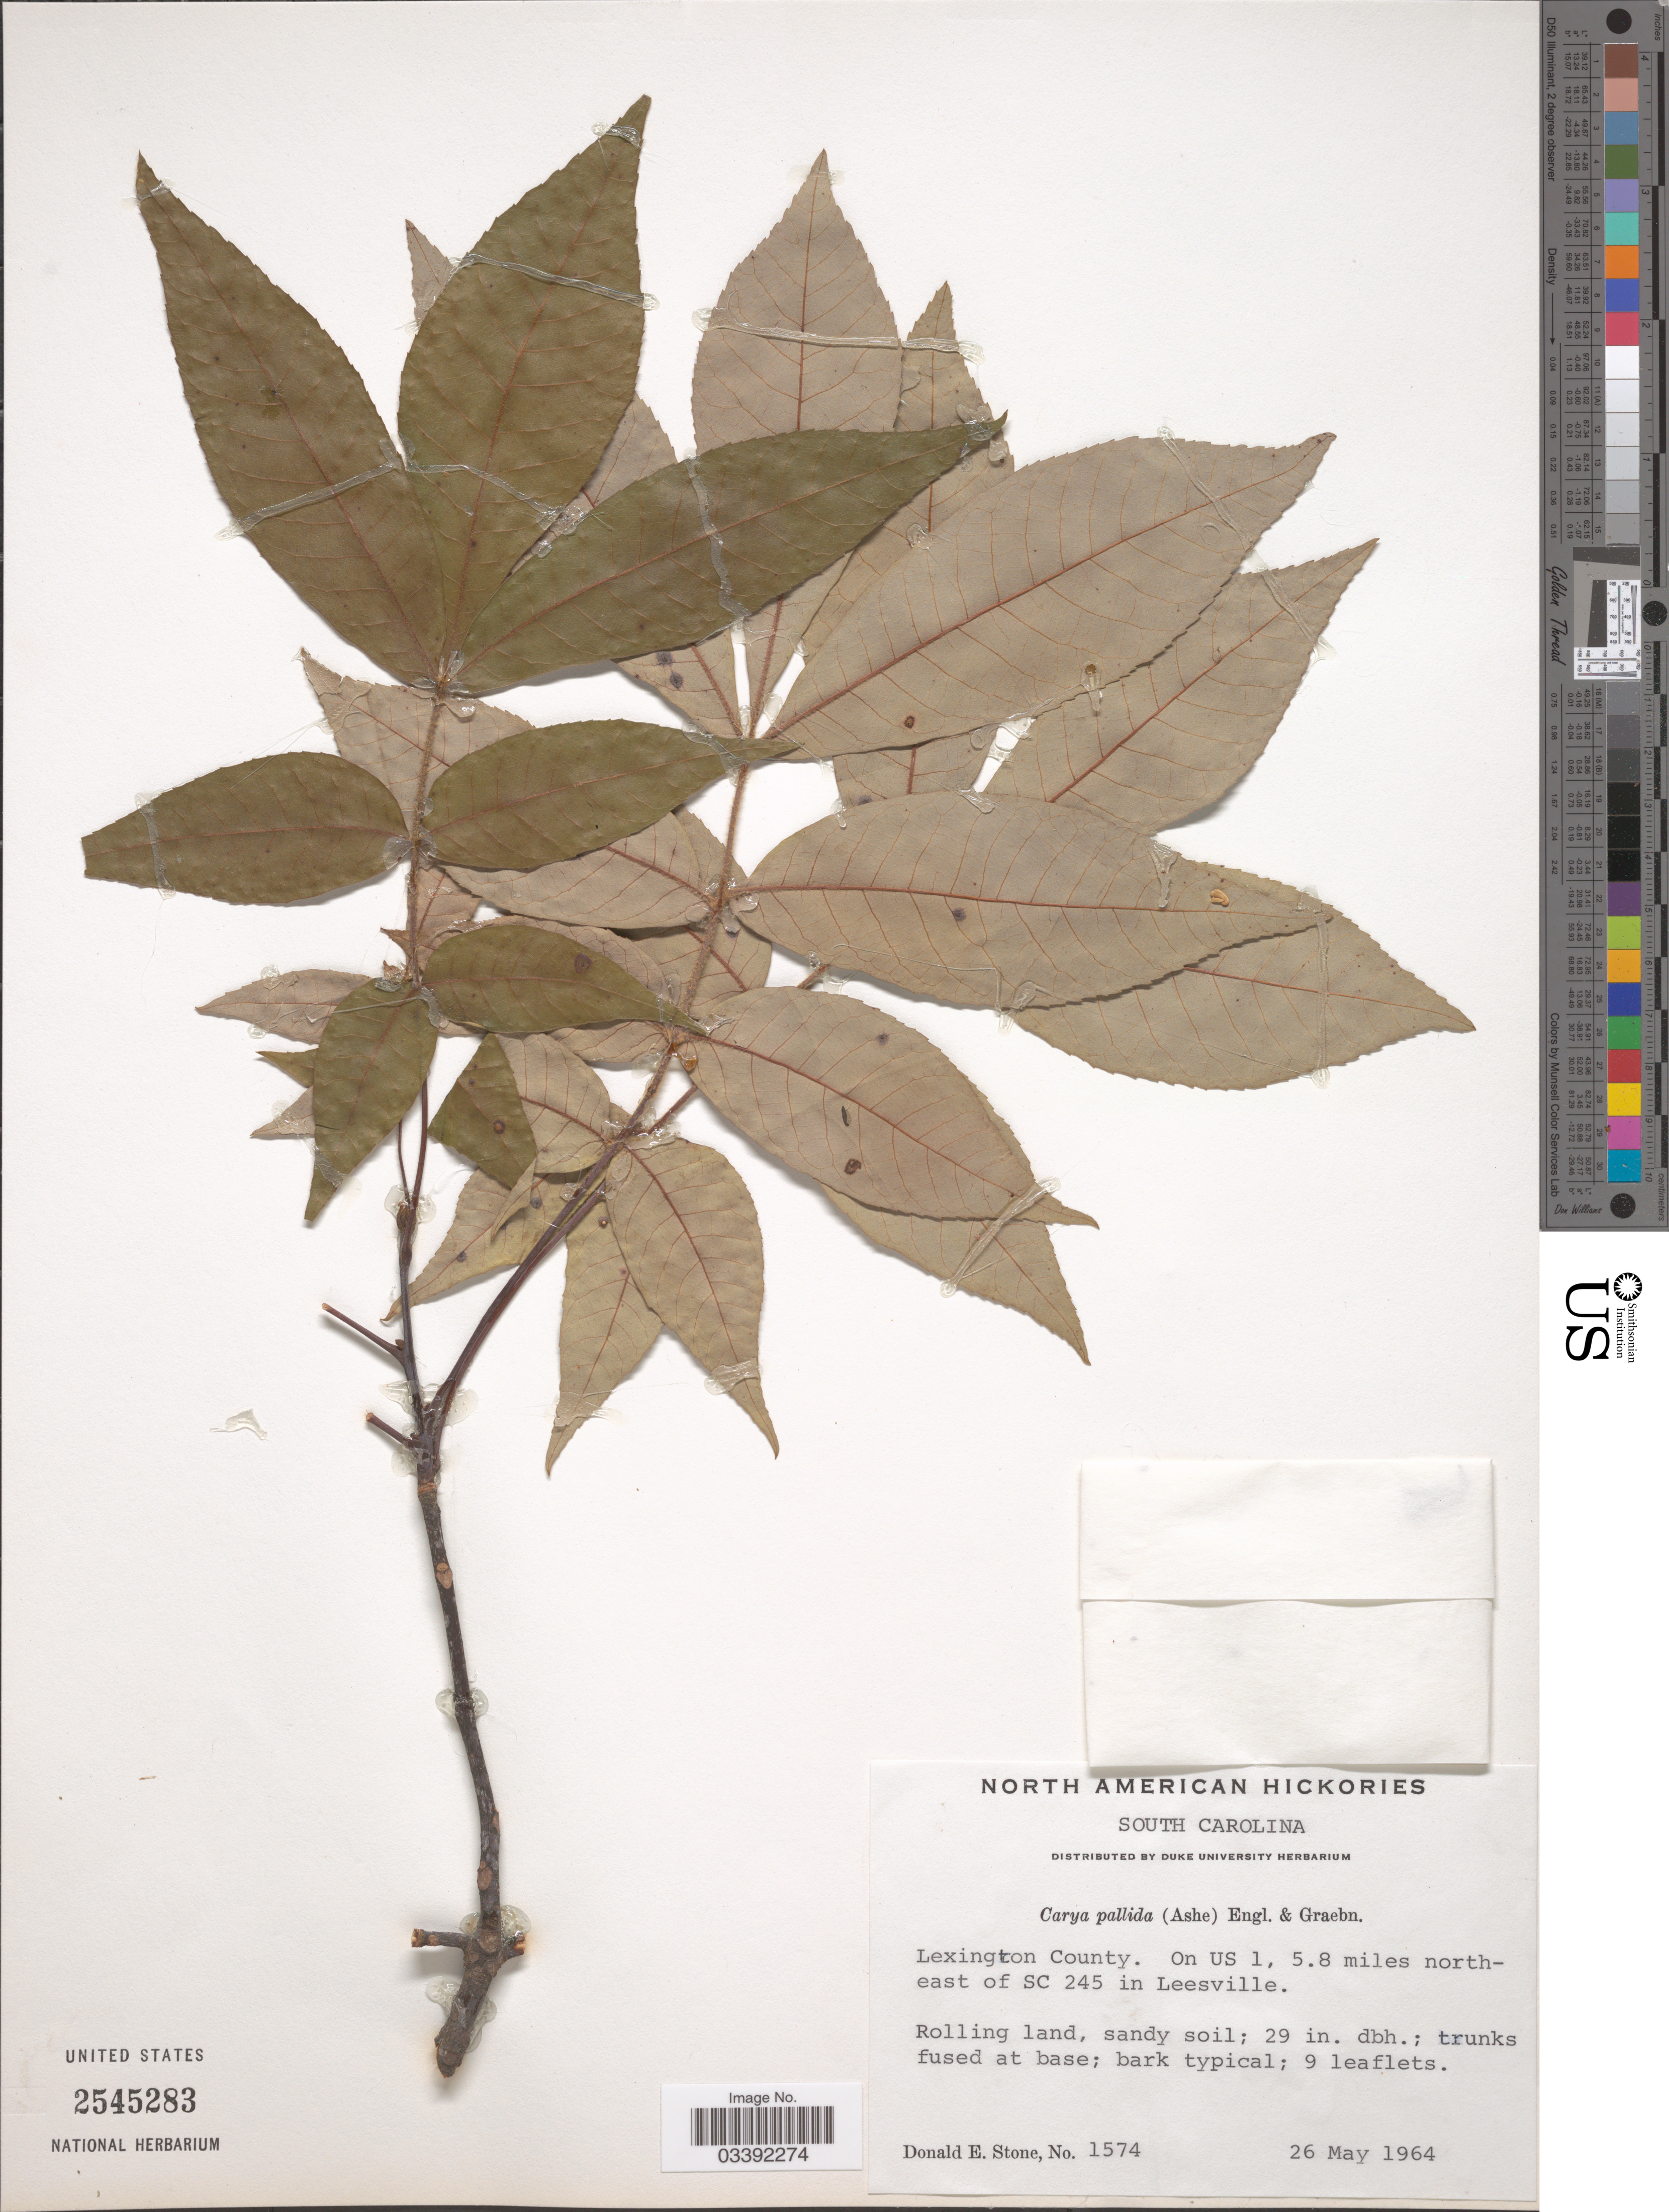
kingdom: Plantae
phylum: Tracheophyta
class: Magnoliopsida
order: Fagales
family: Juglandaceae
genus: Carya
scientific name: Carya pallida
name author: (Ashe) Engl. & Graebner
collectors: D. Stone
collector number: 1574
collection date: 1964-05-26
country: United States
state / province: South Carolina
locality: Lexington County. On US 1, 5.8 miles north-east of SC 245 in Leesville.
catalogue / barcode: US 2545283